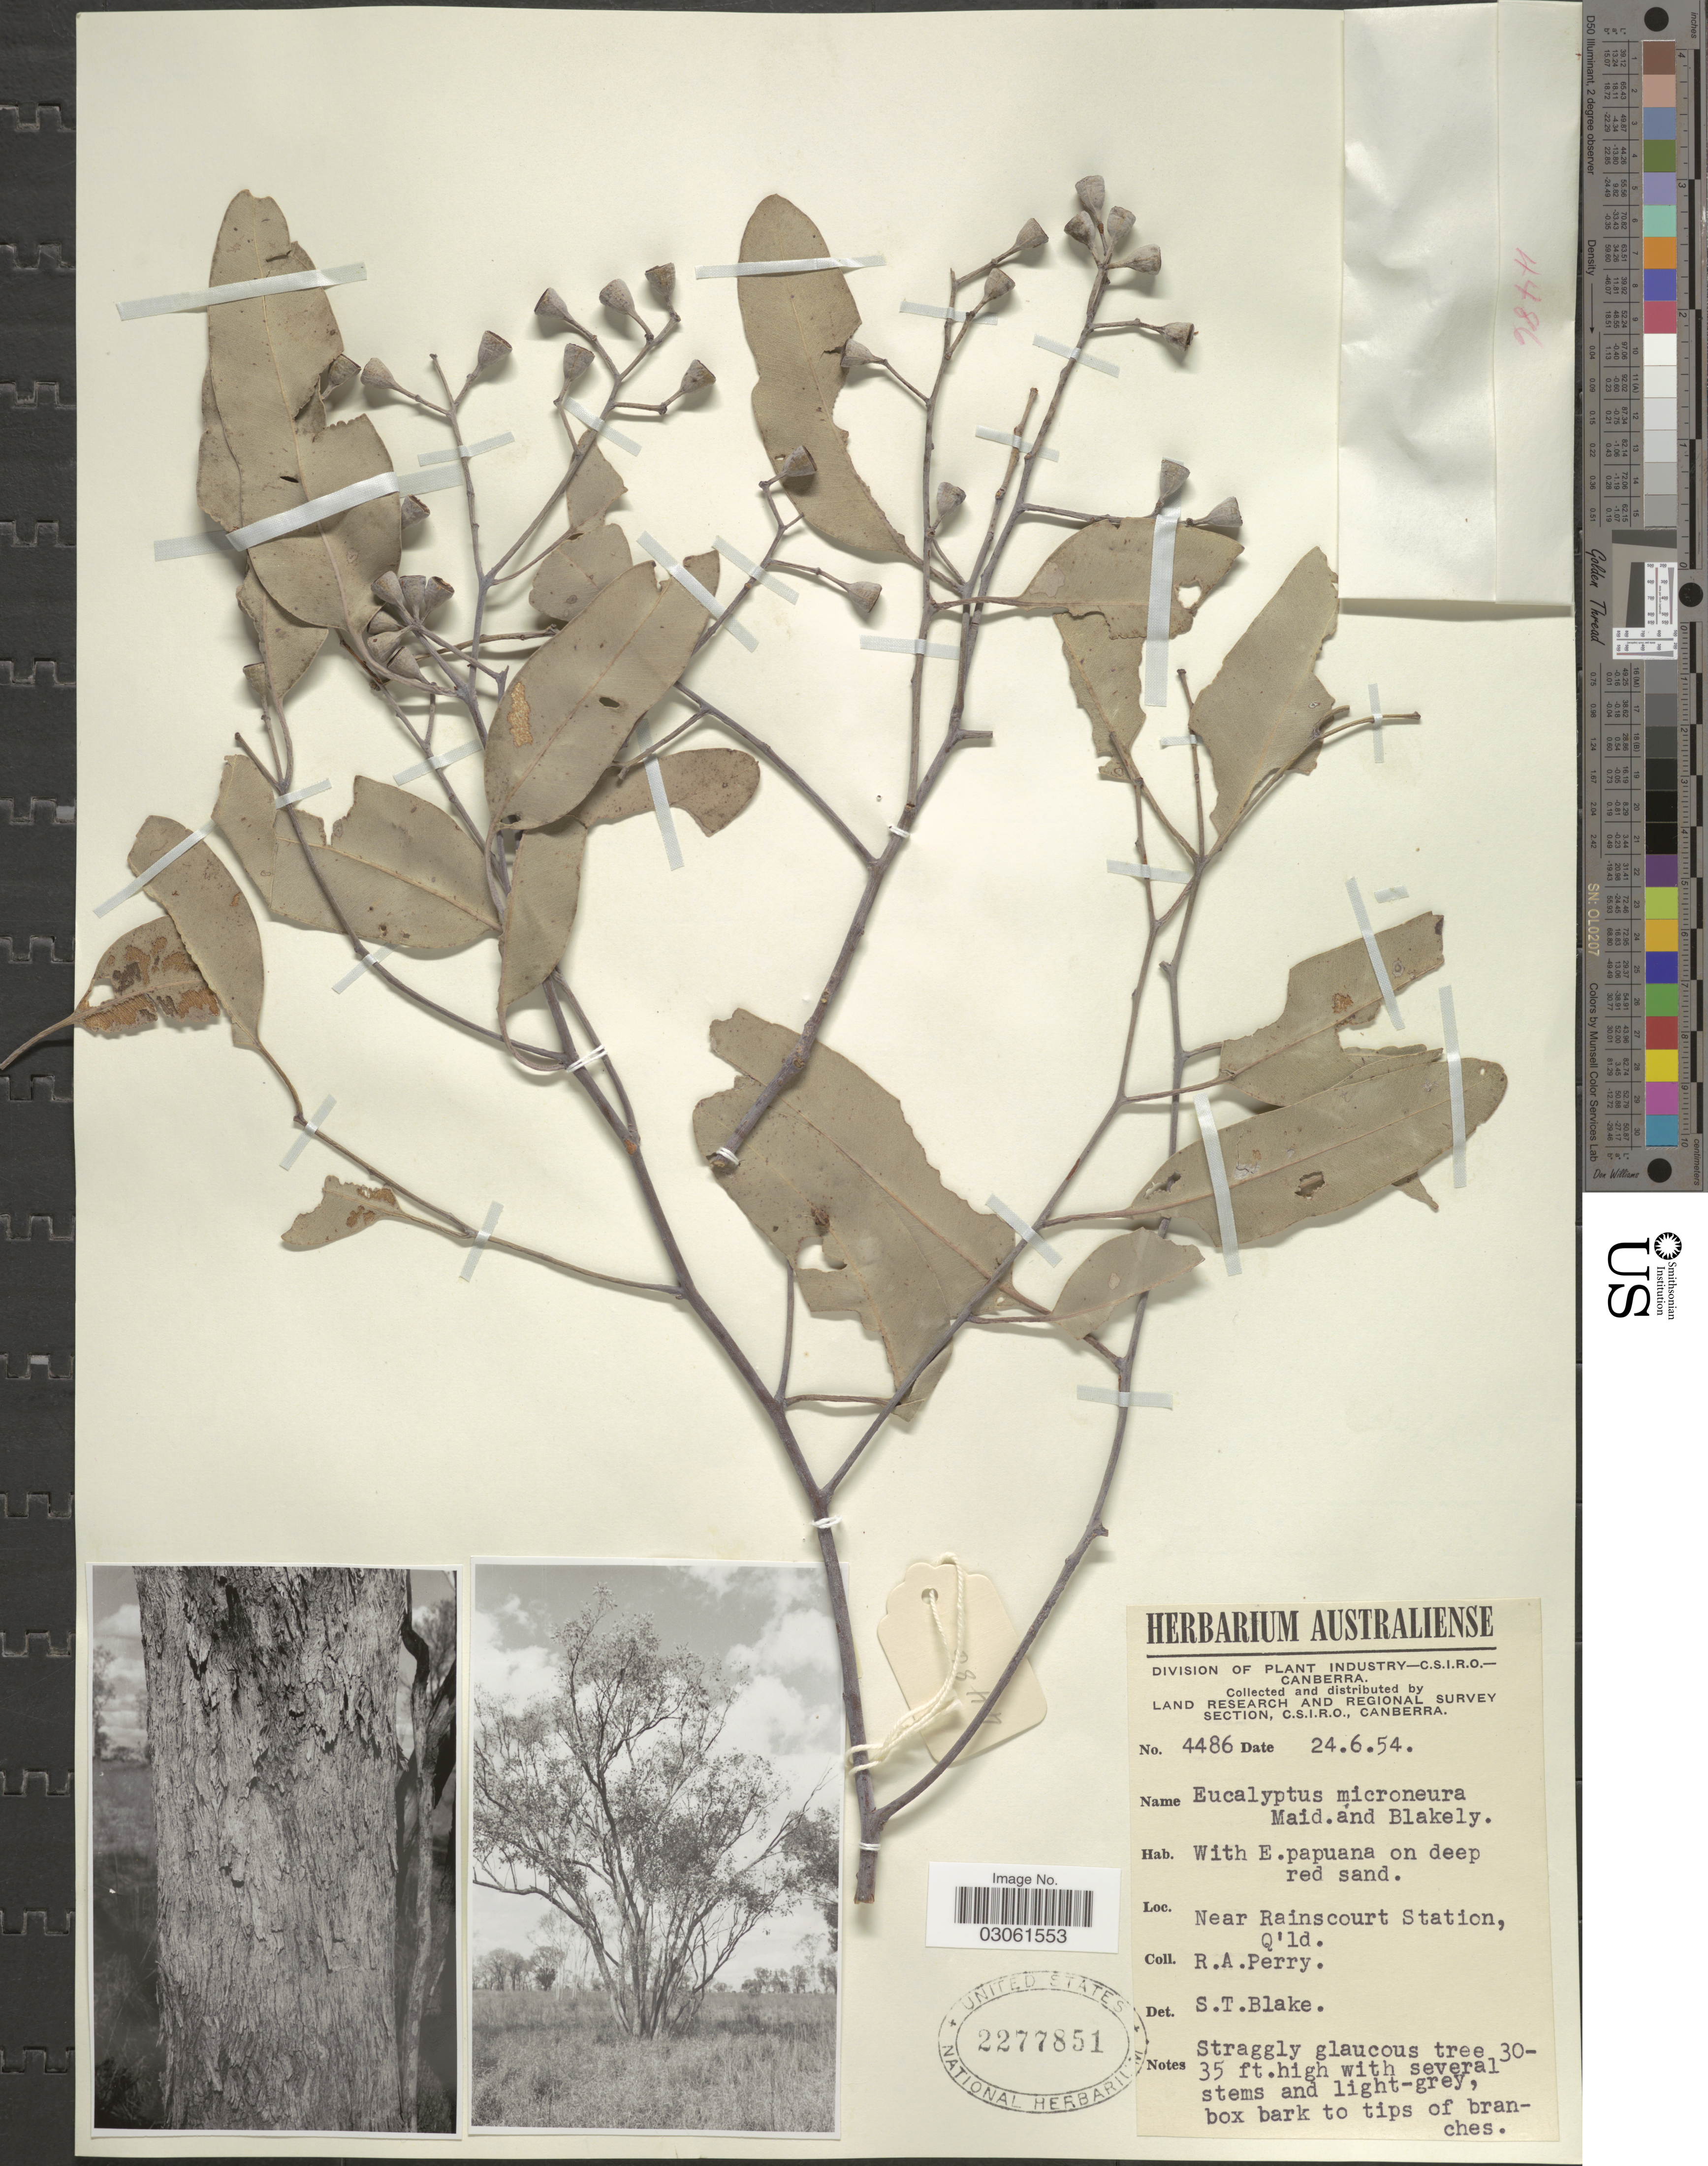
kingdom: Plantae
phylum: Tracheophyta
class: Magnoliopsida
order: Myrtales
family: Myrtaceae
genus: Eucalyptus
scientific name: Eucalyptus microneura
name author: Maiden & Blakely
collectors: Perry, R. A.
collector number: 4486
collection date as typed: Transcribed d/m/y: 24/6/54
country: Australia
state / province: Queensland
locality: Near Rainscourt Station, Q'ld.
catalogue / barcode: US 2277851